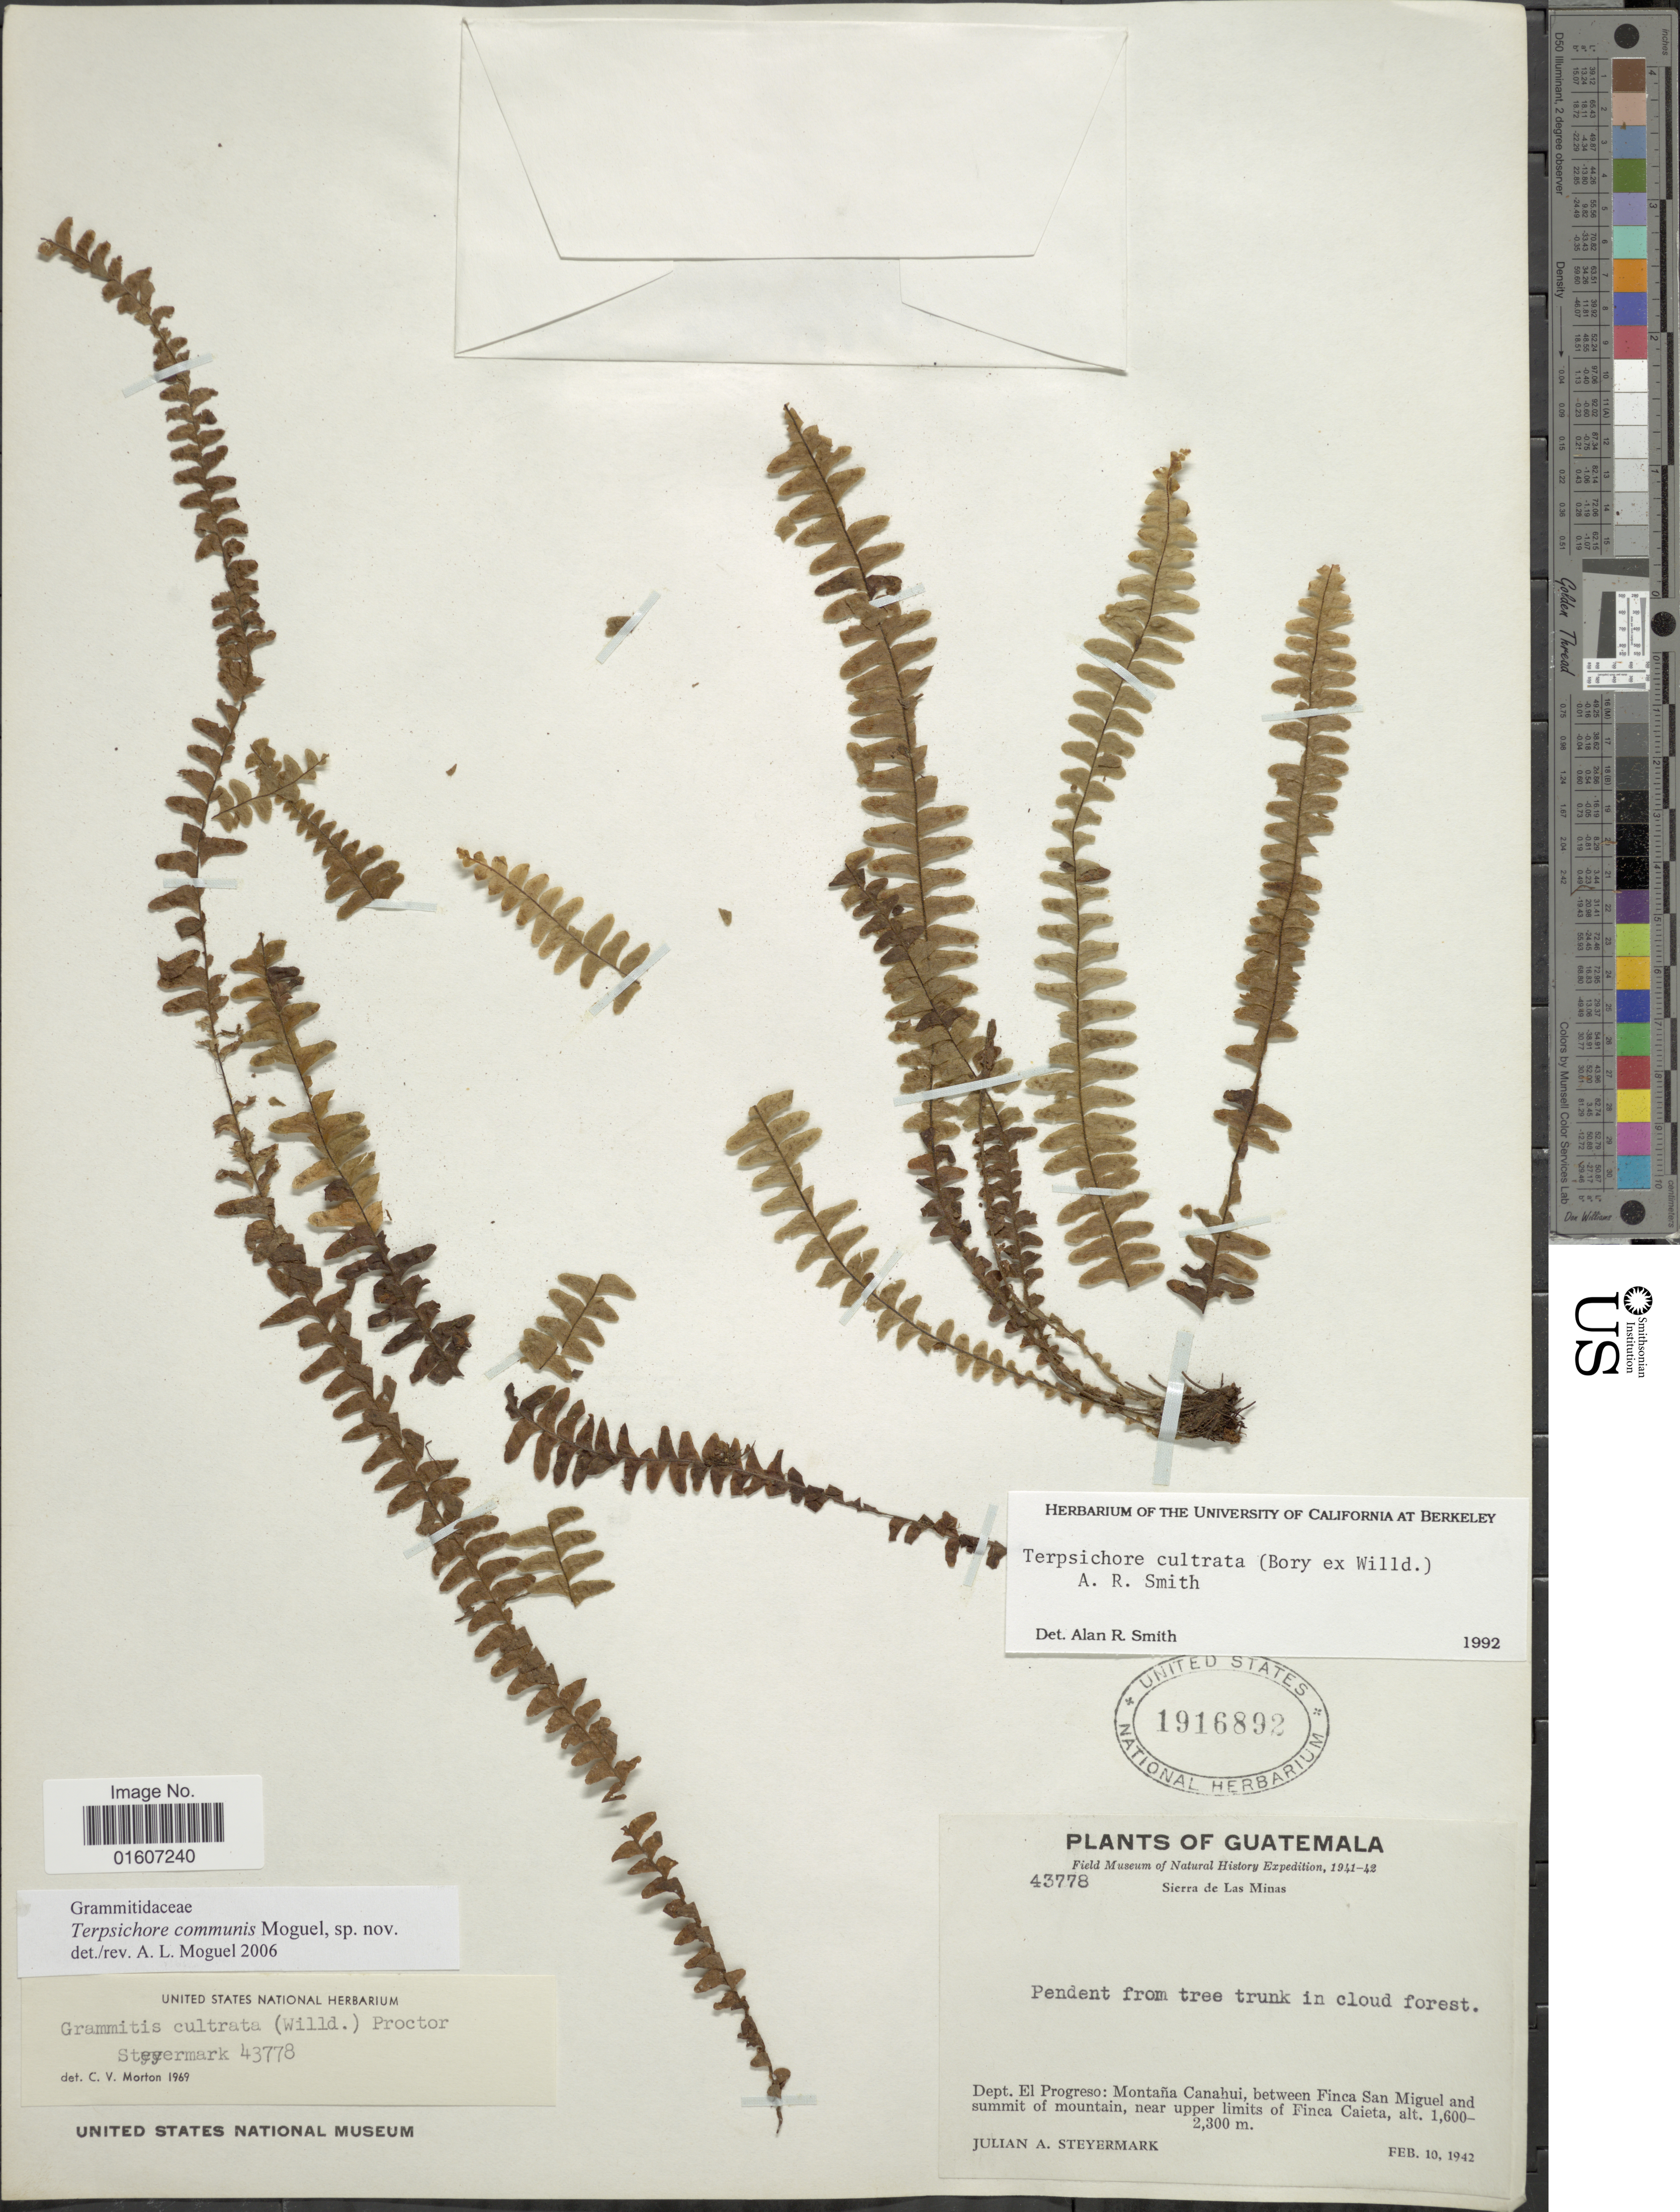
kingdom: Plantae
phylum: Tracheophyta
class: Polypodiopsida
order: Polypodiales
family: Polypodiaceae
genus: Terpsichore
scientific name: Terpsichore communis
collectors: J. Steyermark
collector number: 43778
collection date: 1942-02-10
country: Guatemala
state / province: El Progreso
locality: Dept. El Progreso: Montaña Canahui, between Finca San Miguel and summit of mountain, near upper limits of Finca Caieta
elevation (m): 1600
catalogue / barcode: US 1916892